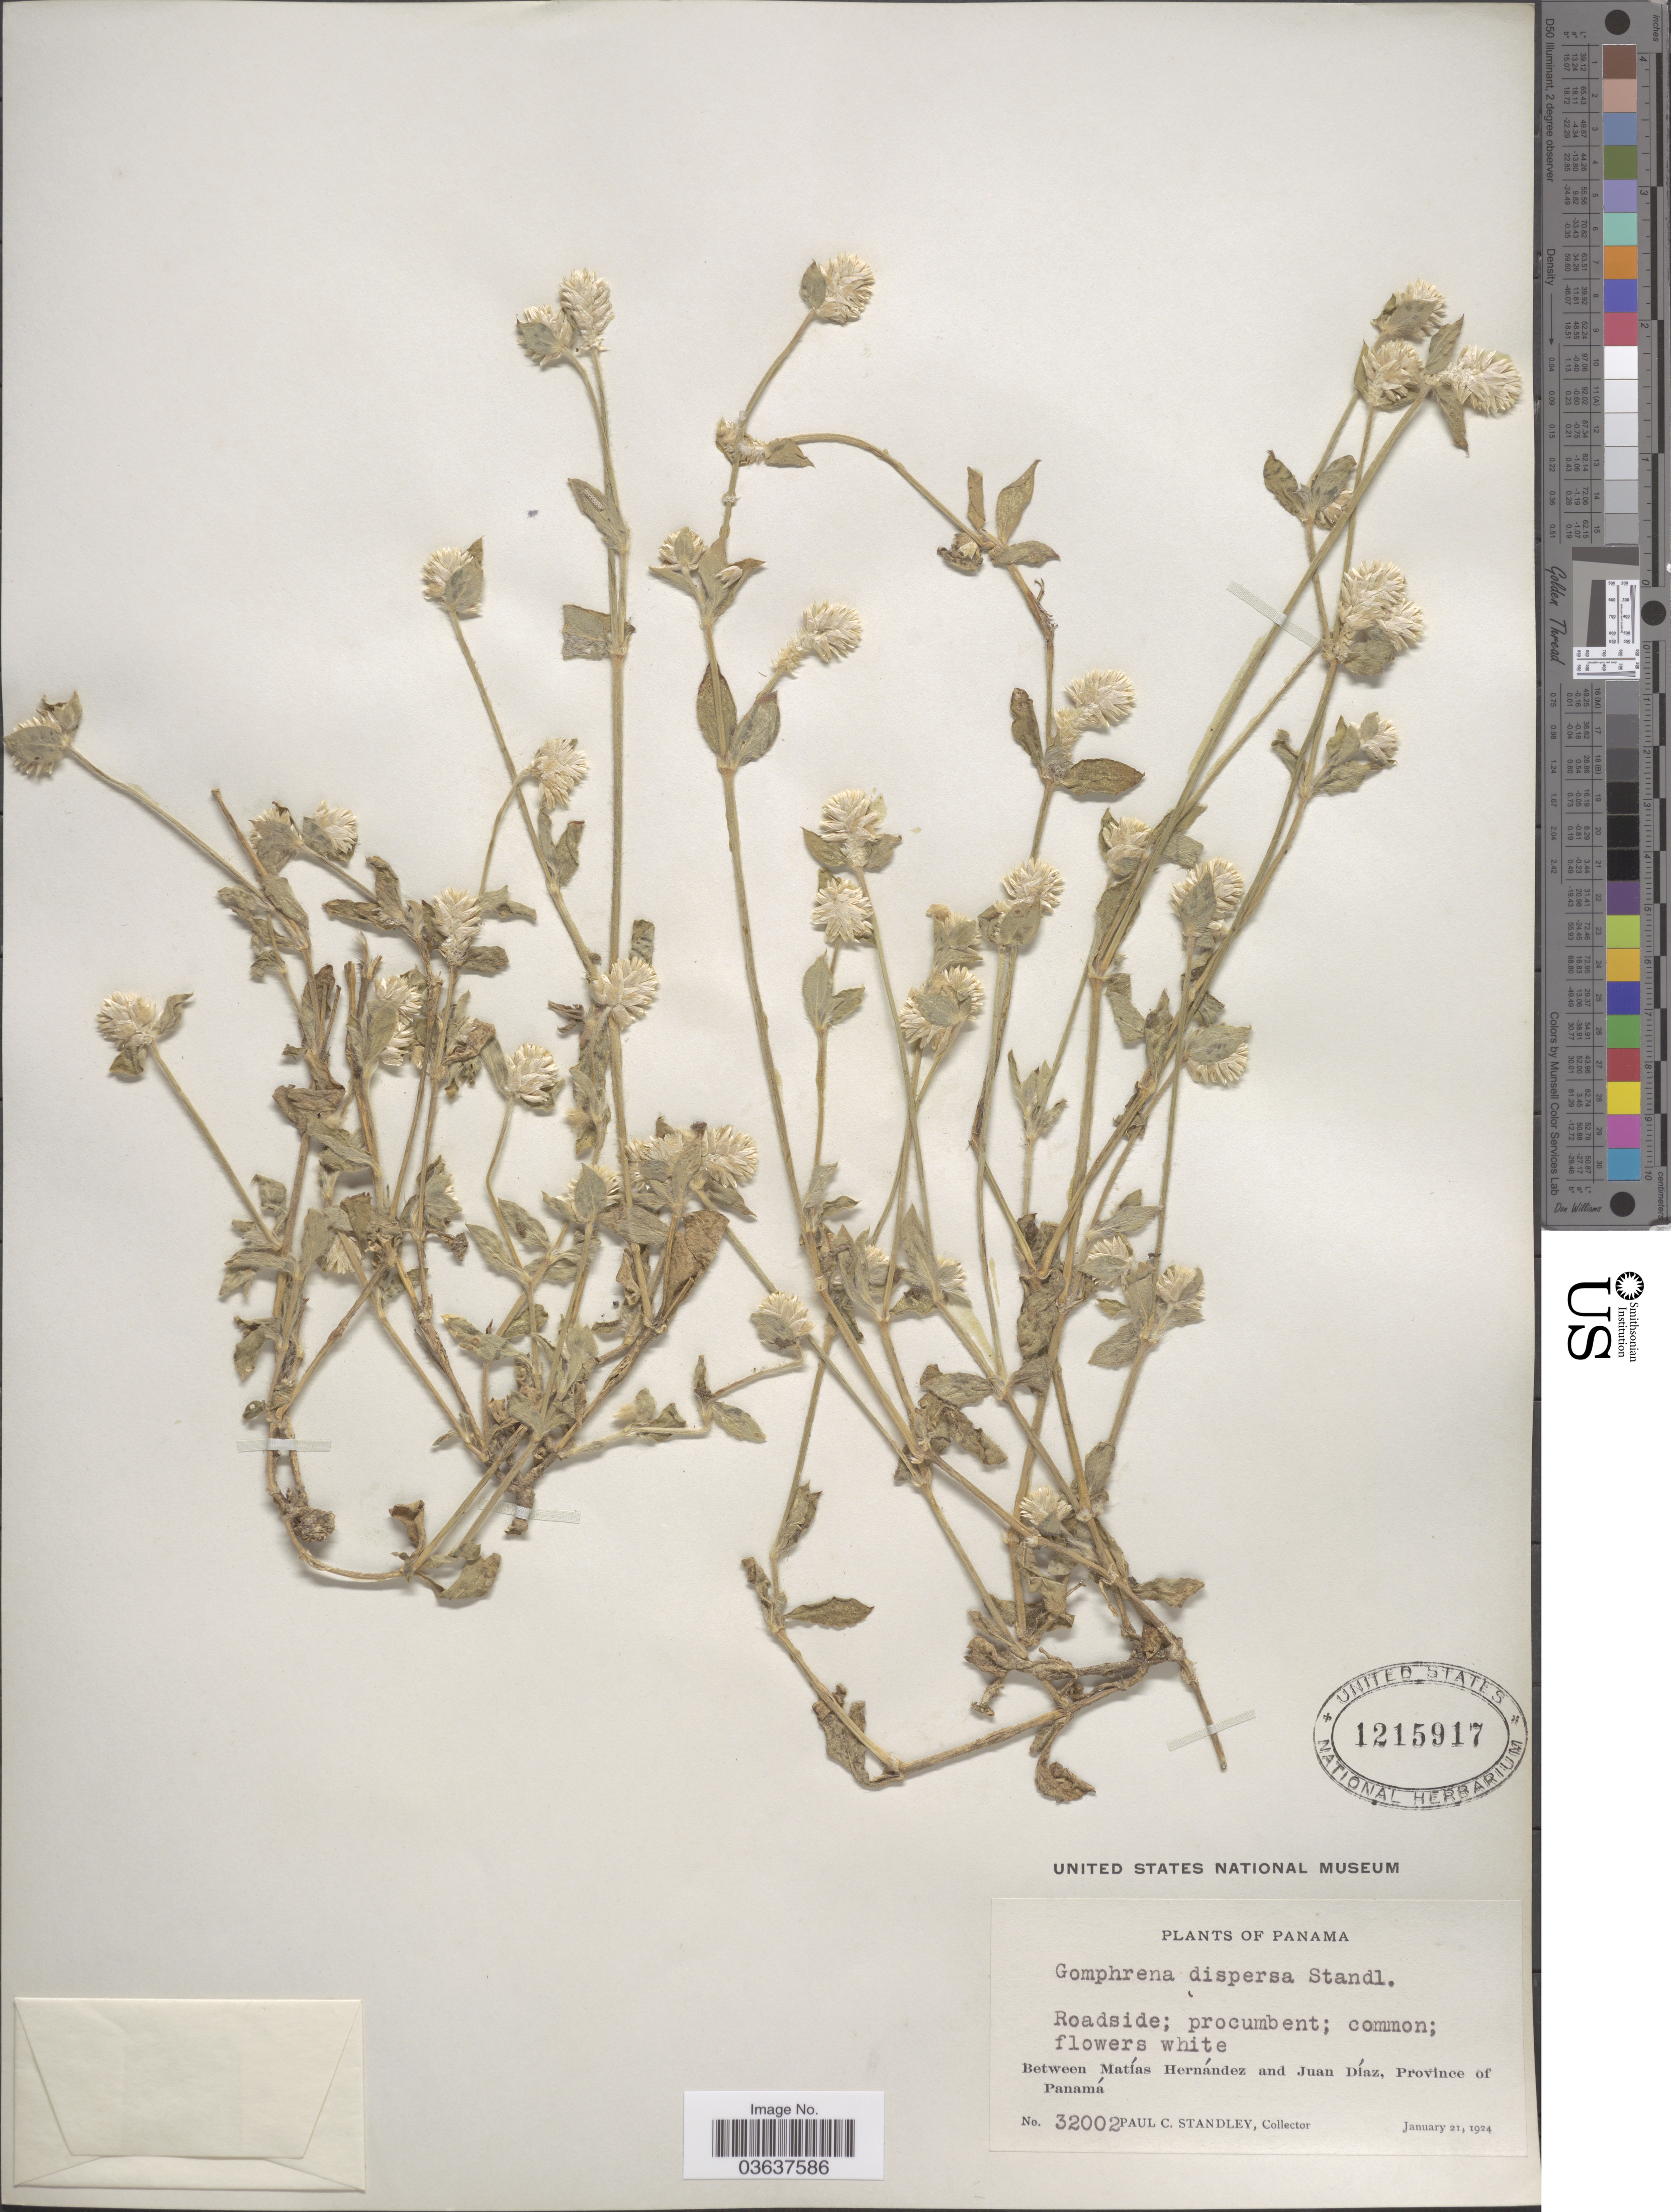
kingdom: Plantae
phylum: Tracheophyta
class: Magnoliopsida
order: Caryophyllales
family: Amaranthaceae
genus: Gomphrena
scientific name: Gomphrena dispersa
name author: Standl.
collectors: P. C. Standley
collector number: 32002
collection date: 1924-01-21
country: Panama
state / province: Panamá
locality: Between Matías Hernández and Juan Díaz.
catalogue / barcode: US 1215917